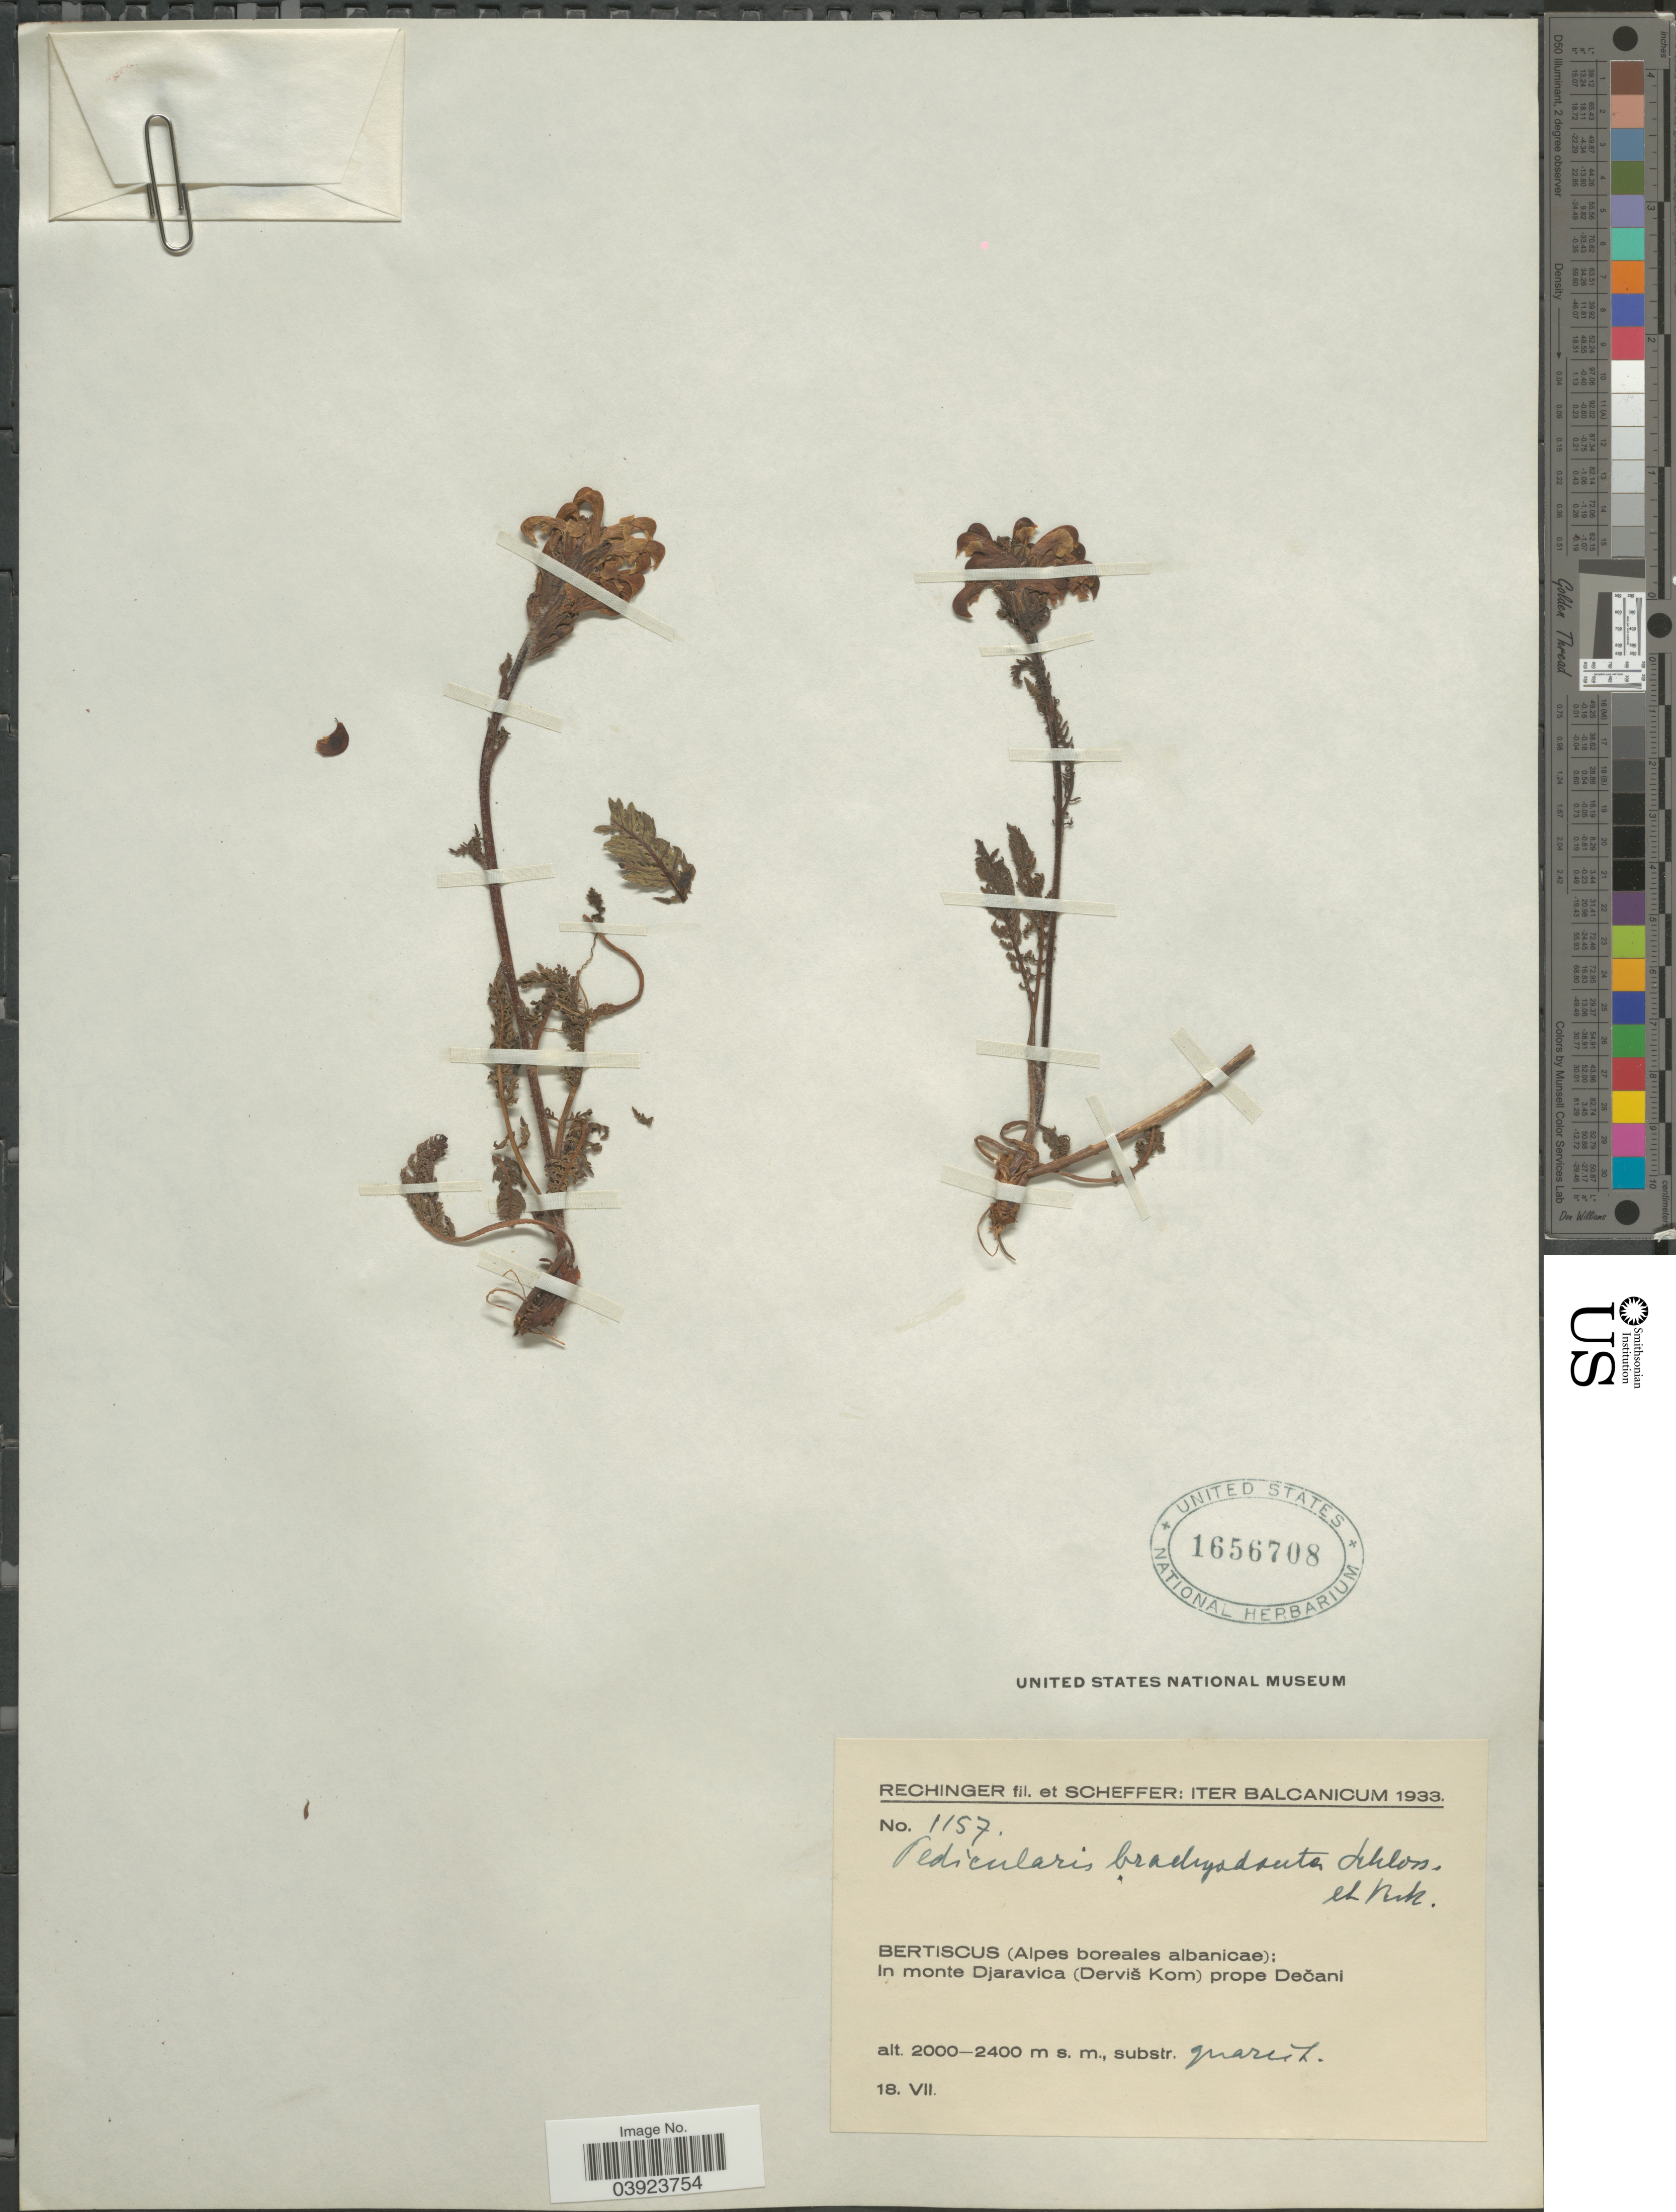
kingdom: Plantae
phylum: Tracheophyta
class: Magnoliopsida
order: Lamiales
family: Orobanchaceae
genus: Pedicularis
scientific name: Pedicularis brachyodonta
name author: Schloss. & Vuk.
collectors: -- Rechinger & Scheffer, --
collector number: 1157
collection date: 1933-07-18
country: Kosovo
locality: Iter Balcanicum. Bertiscus (Alpes boreales albanicae): In monte Djaravica (Derviš Kom) prope Dečani.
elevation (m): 2000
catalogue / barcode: US 1656708